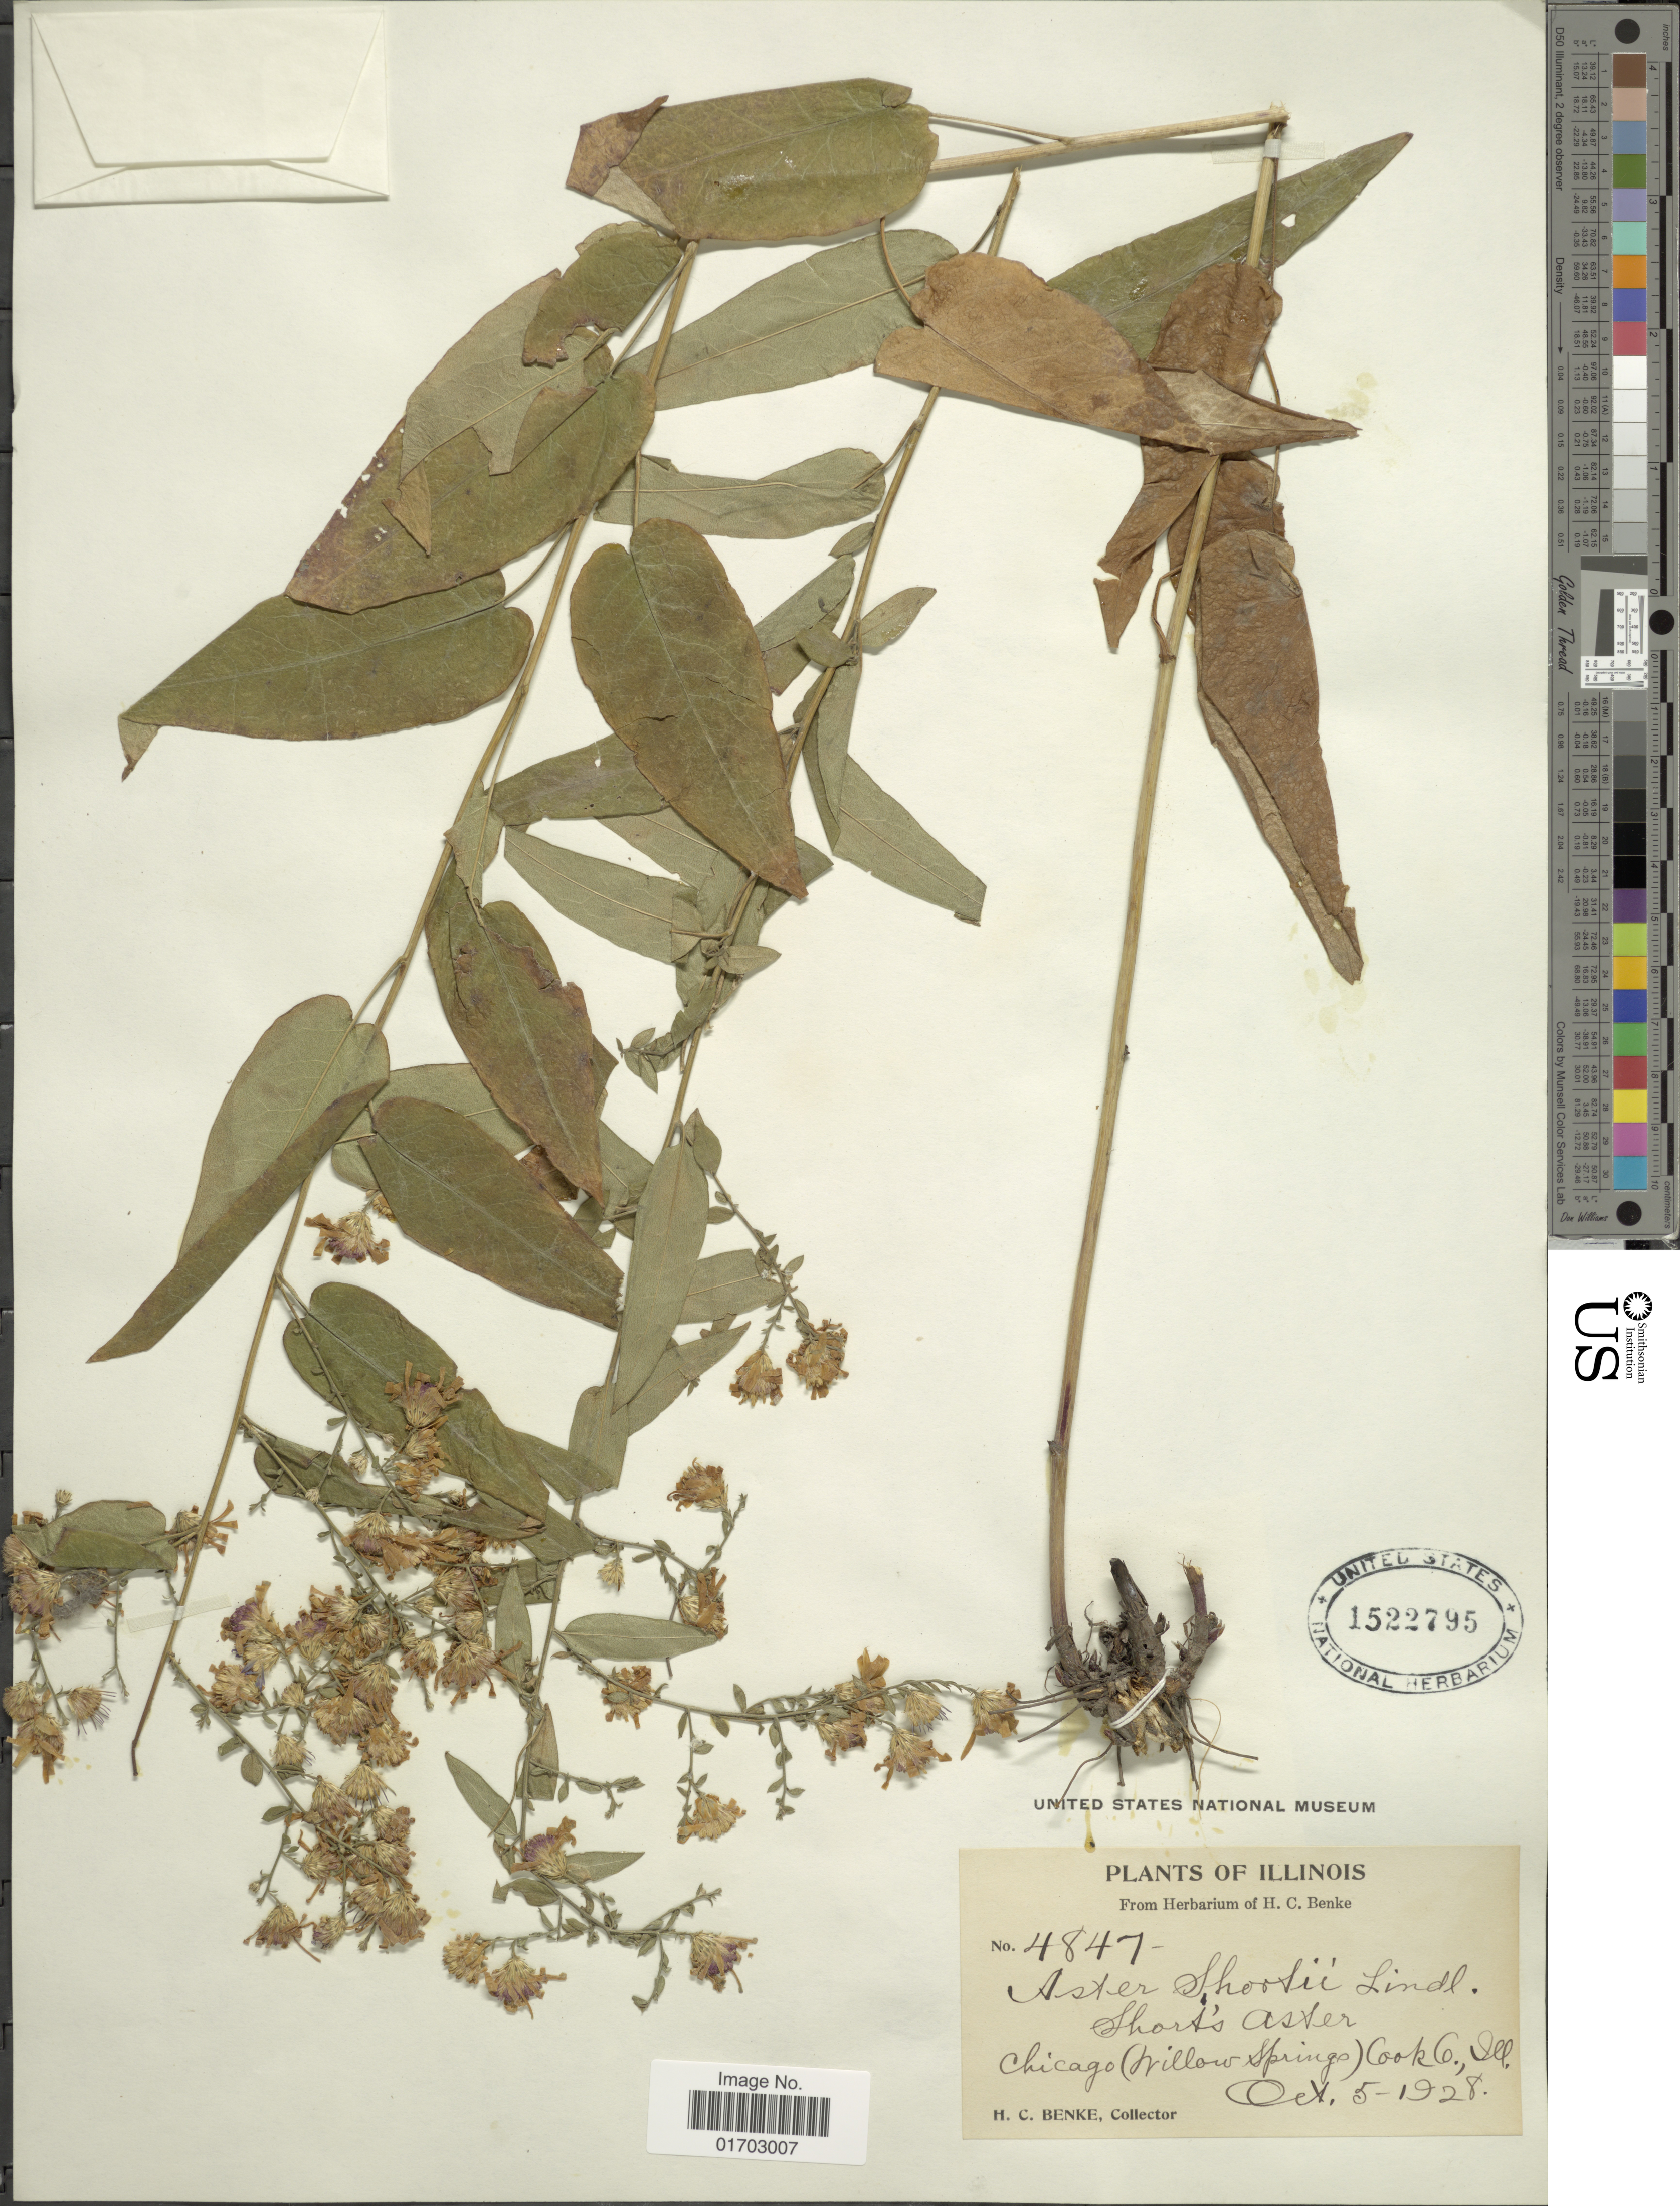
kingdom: Plantae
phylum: Tracheophyta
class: Magnoliopsida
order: Asterales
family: Asteraceae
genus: Symphyotrichum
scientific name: Symphyotrichum shortii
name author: (Lindl.) G.L. Nesom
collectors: H. Benke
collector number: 4874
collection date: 1928-10-05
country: United States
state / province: Illinois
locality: Chicago (Irillow Springs) Cook Co.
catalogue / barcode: US 1522795